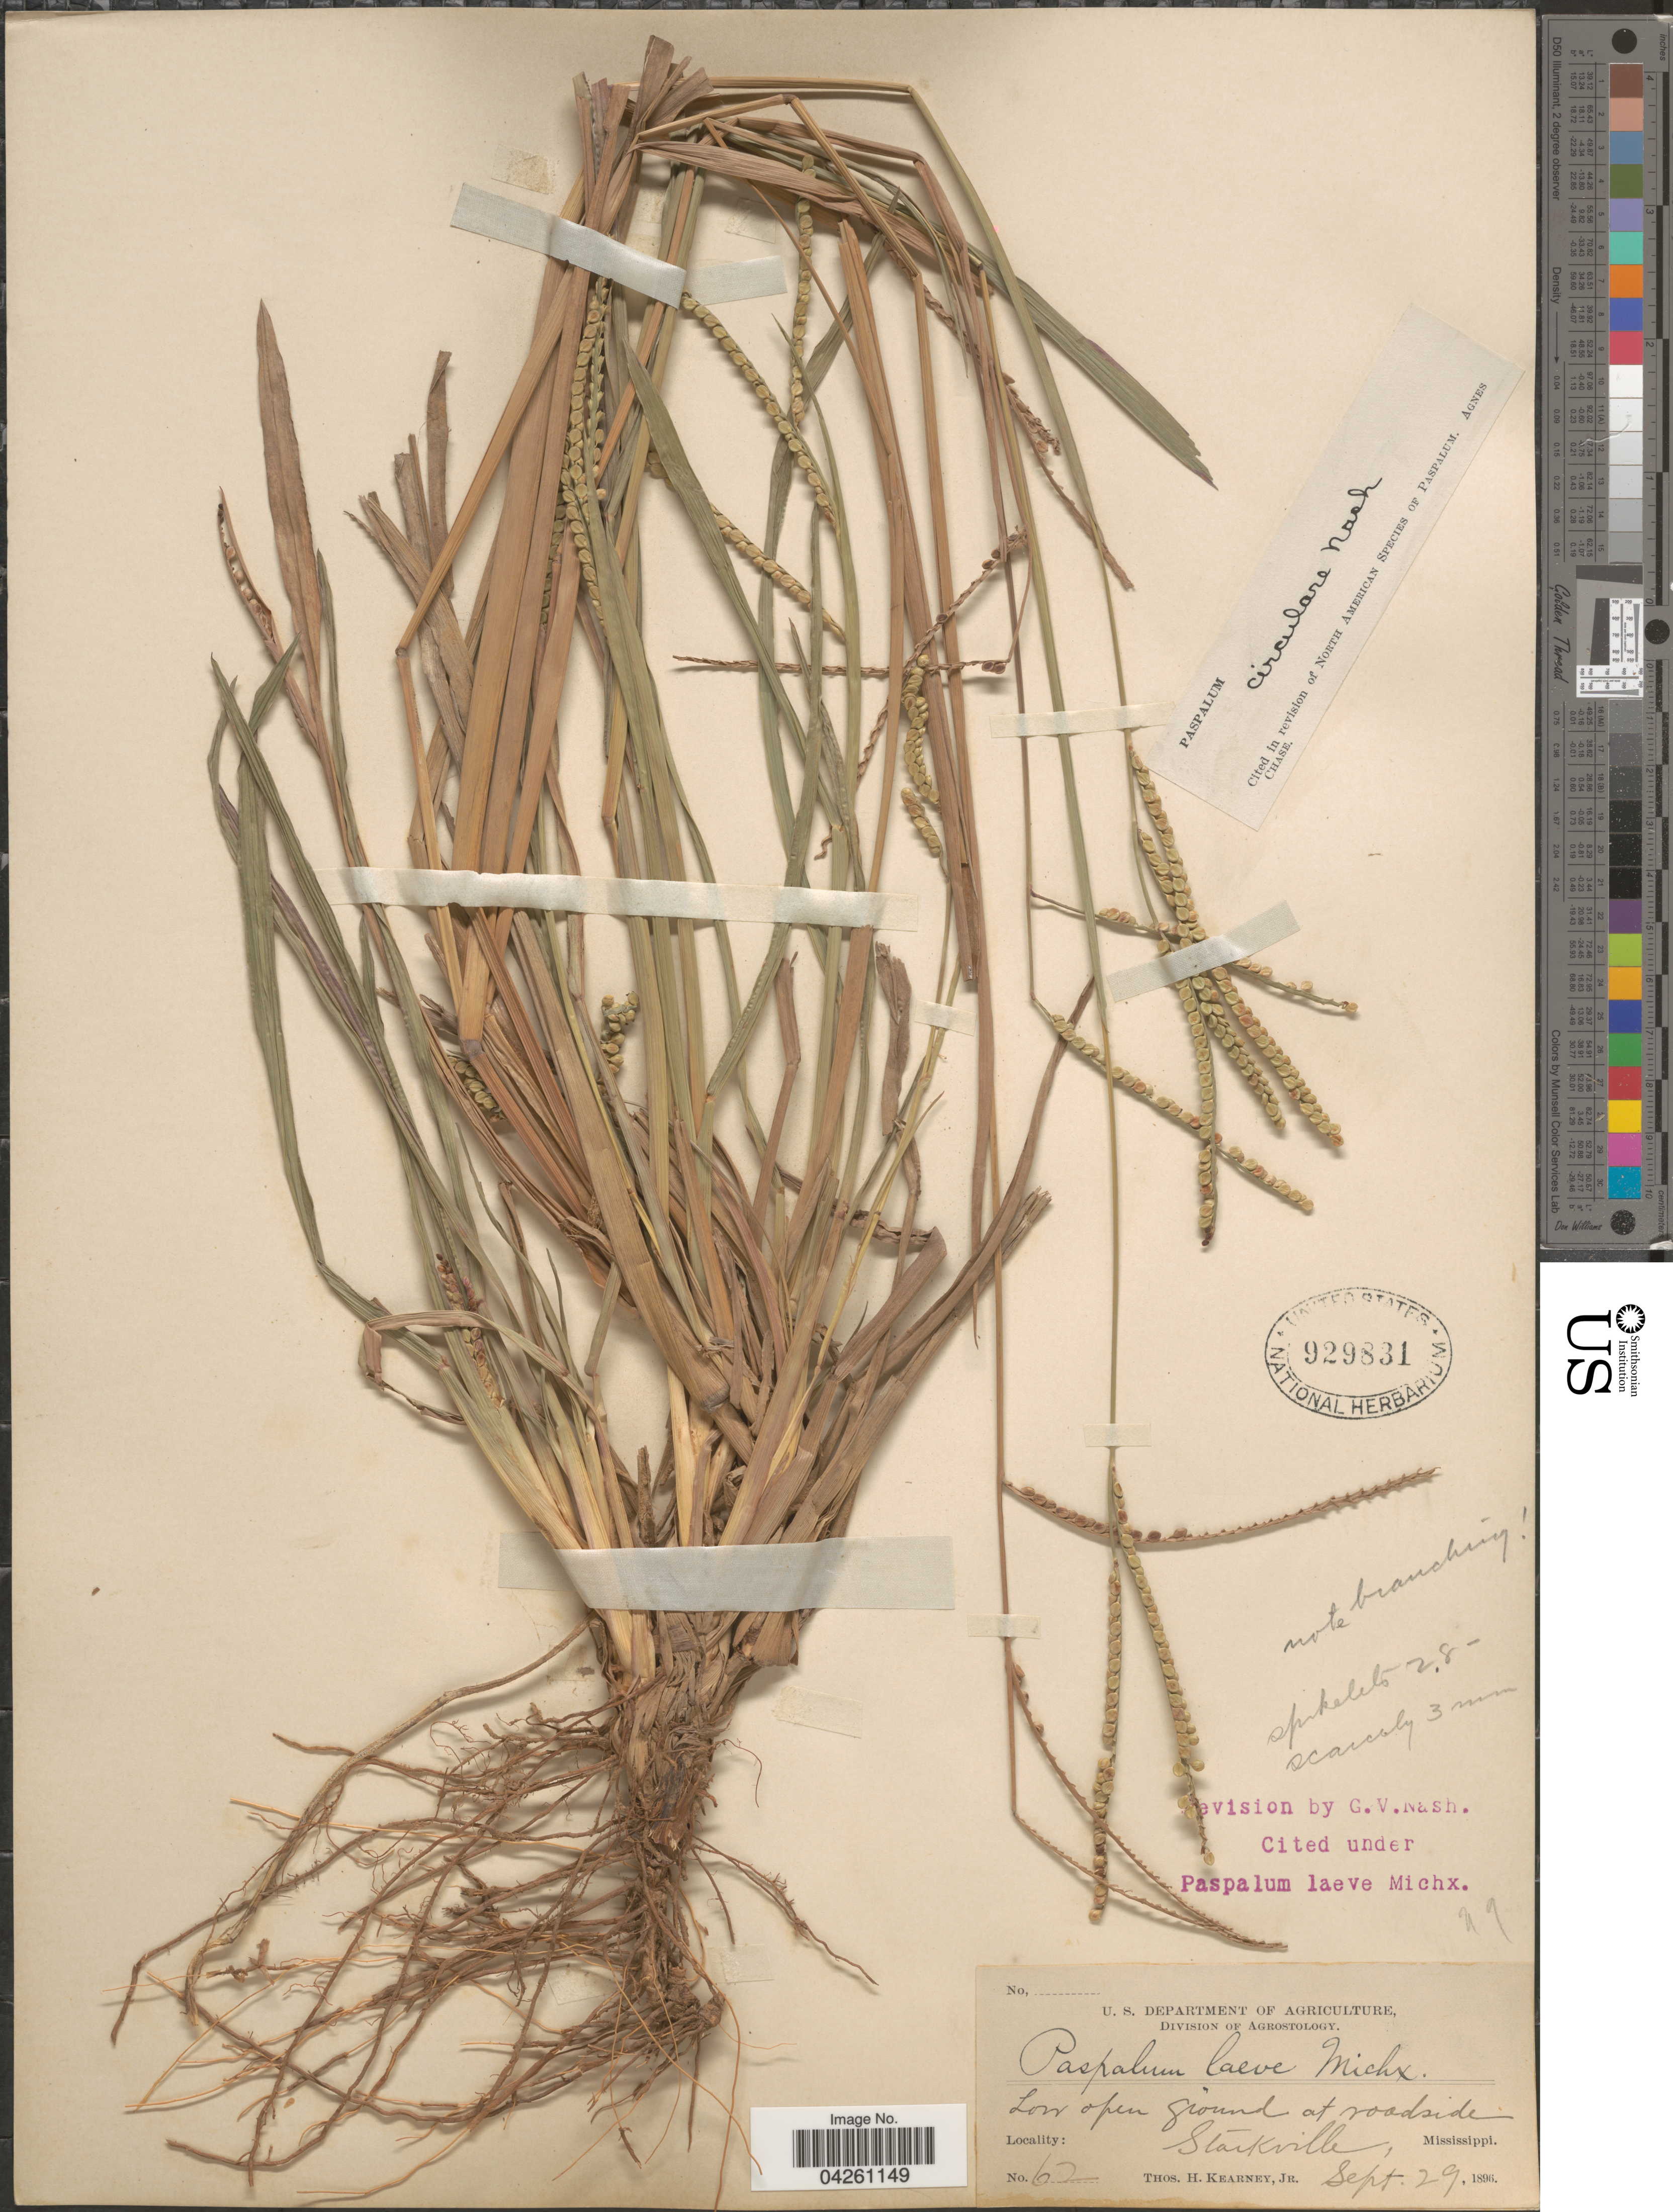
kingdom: Plantae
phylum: Tracheophyta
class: Liliopsida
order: Poales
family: Poaceae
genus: Paspalum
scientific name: Paspalum circulare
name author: Nash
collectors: T. H. Kearney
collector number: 62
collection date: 1896-09-29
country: United States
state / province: Mississippi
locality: Low open ground at roadside. Starkville.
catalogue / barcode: US 929831